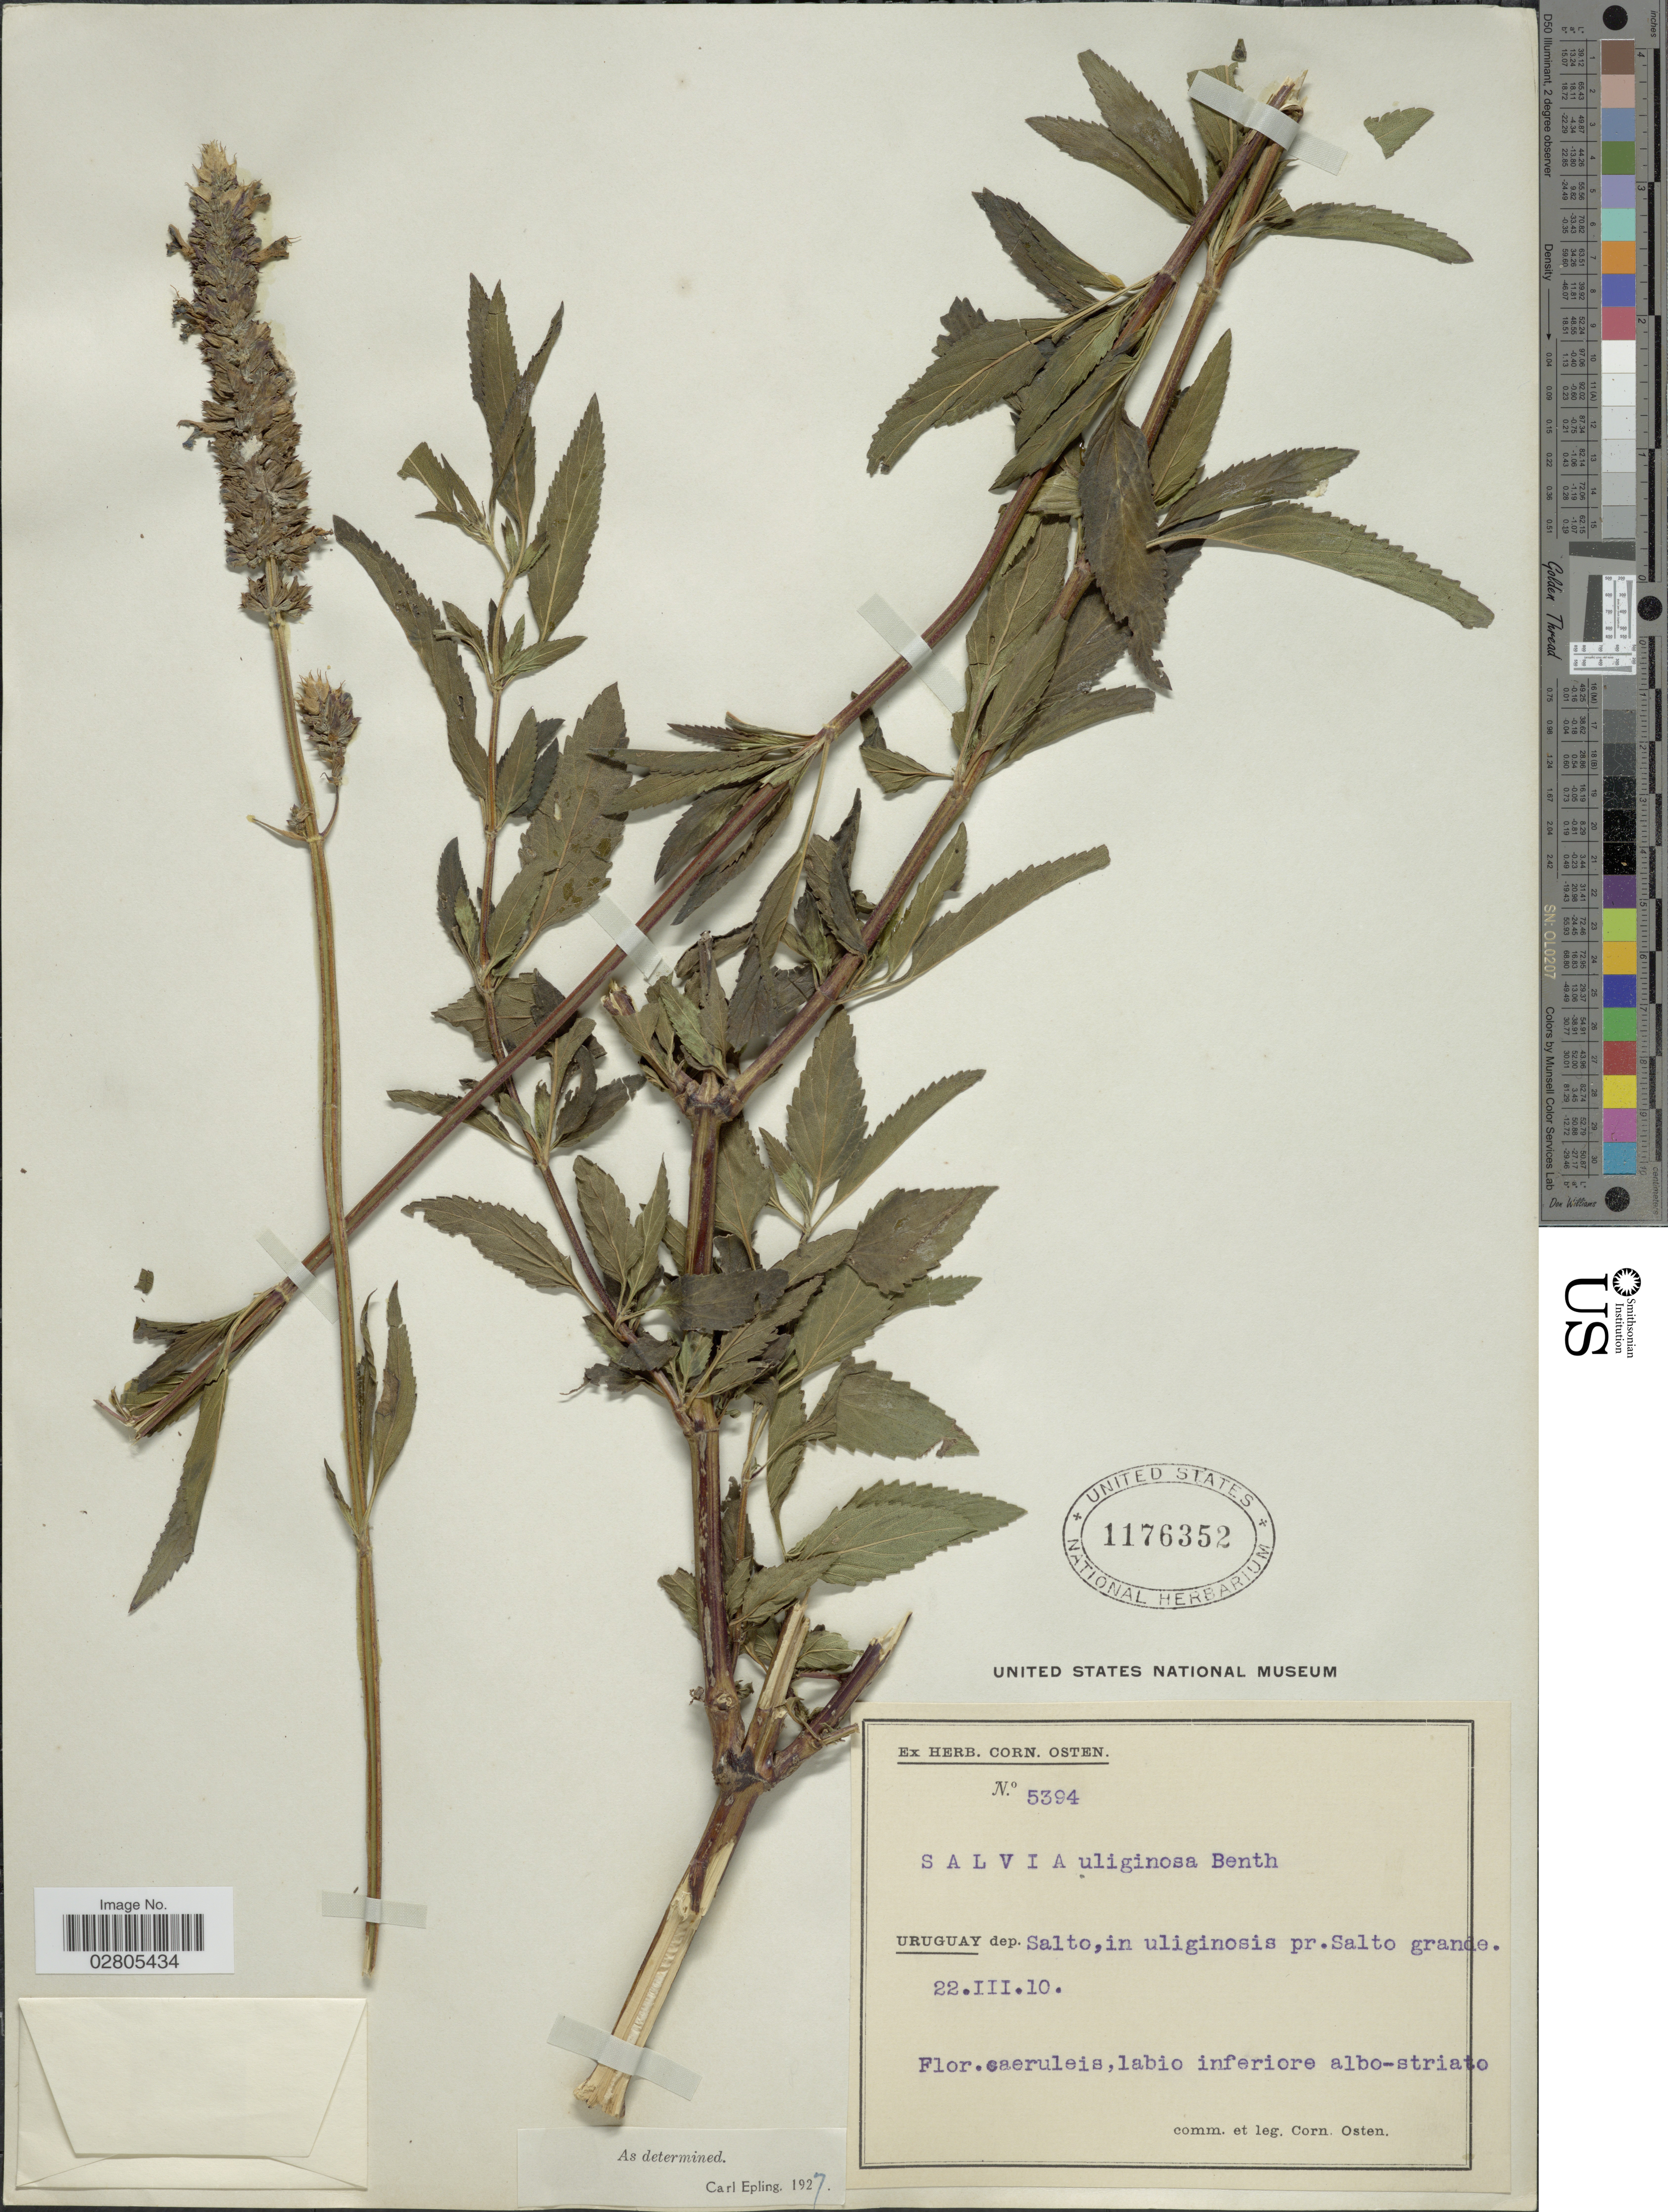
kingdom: Plantae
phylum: Tracheophyta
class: Magnoliopsida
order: Lamiales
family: Lamiaceae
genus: Salvia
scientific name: Salvia uliginosa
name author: Benth.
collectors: C. Osten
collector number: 5394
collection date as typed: Transcribed d/m/y: 22/3/10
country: Uruguay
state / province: Salto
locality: Dep. Salto, in uliginosis pr. Salto grande.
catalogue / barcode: US 1176352